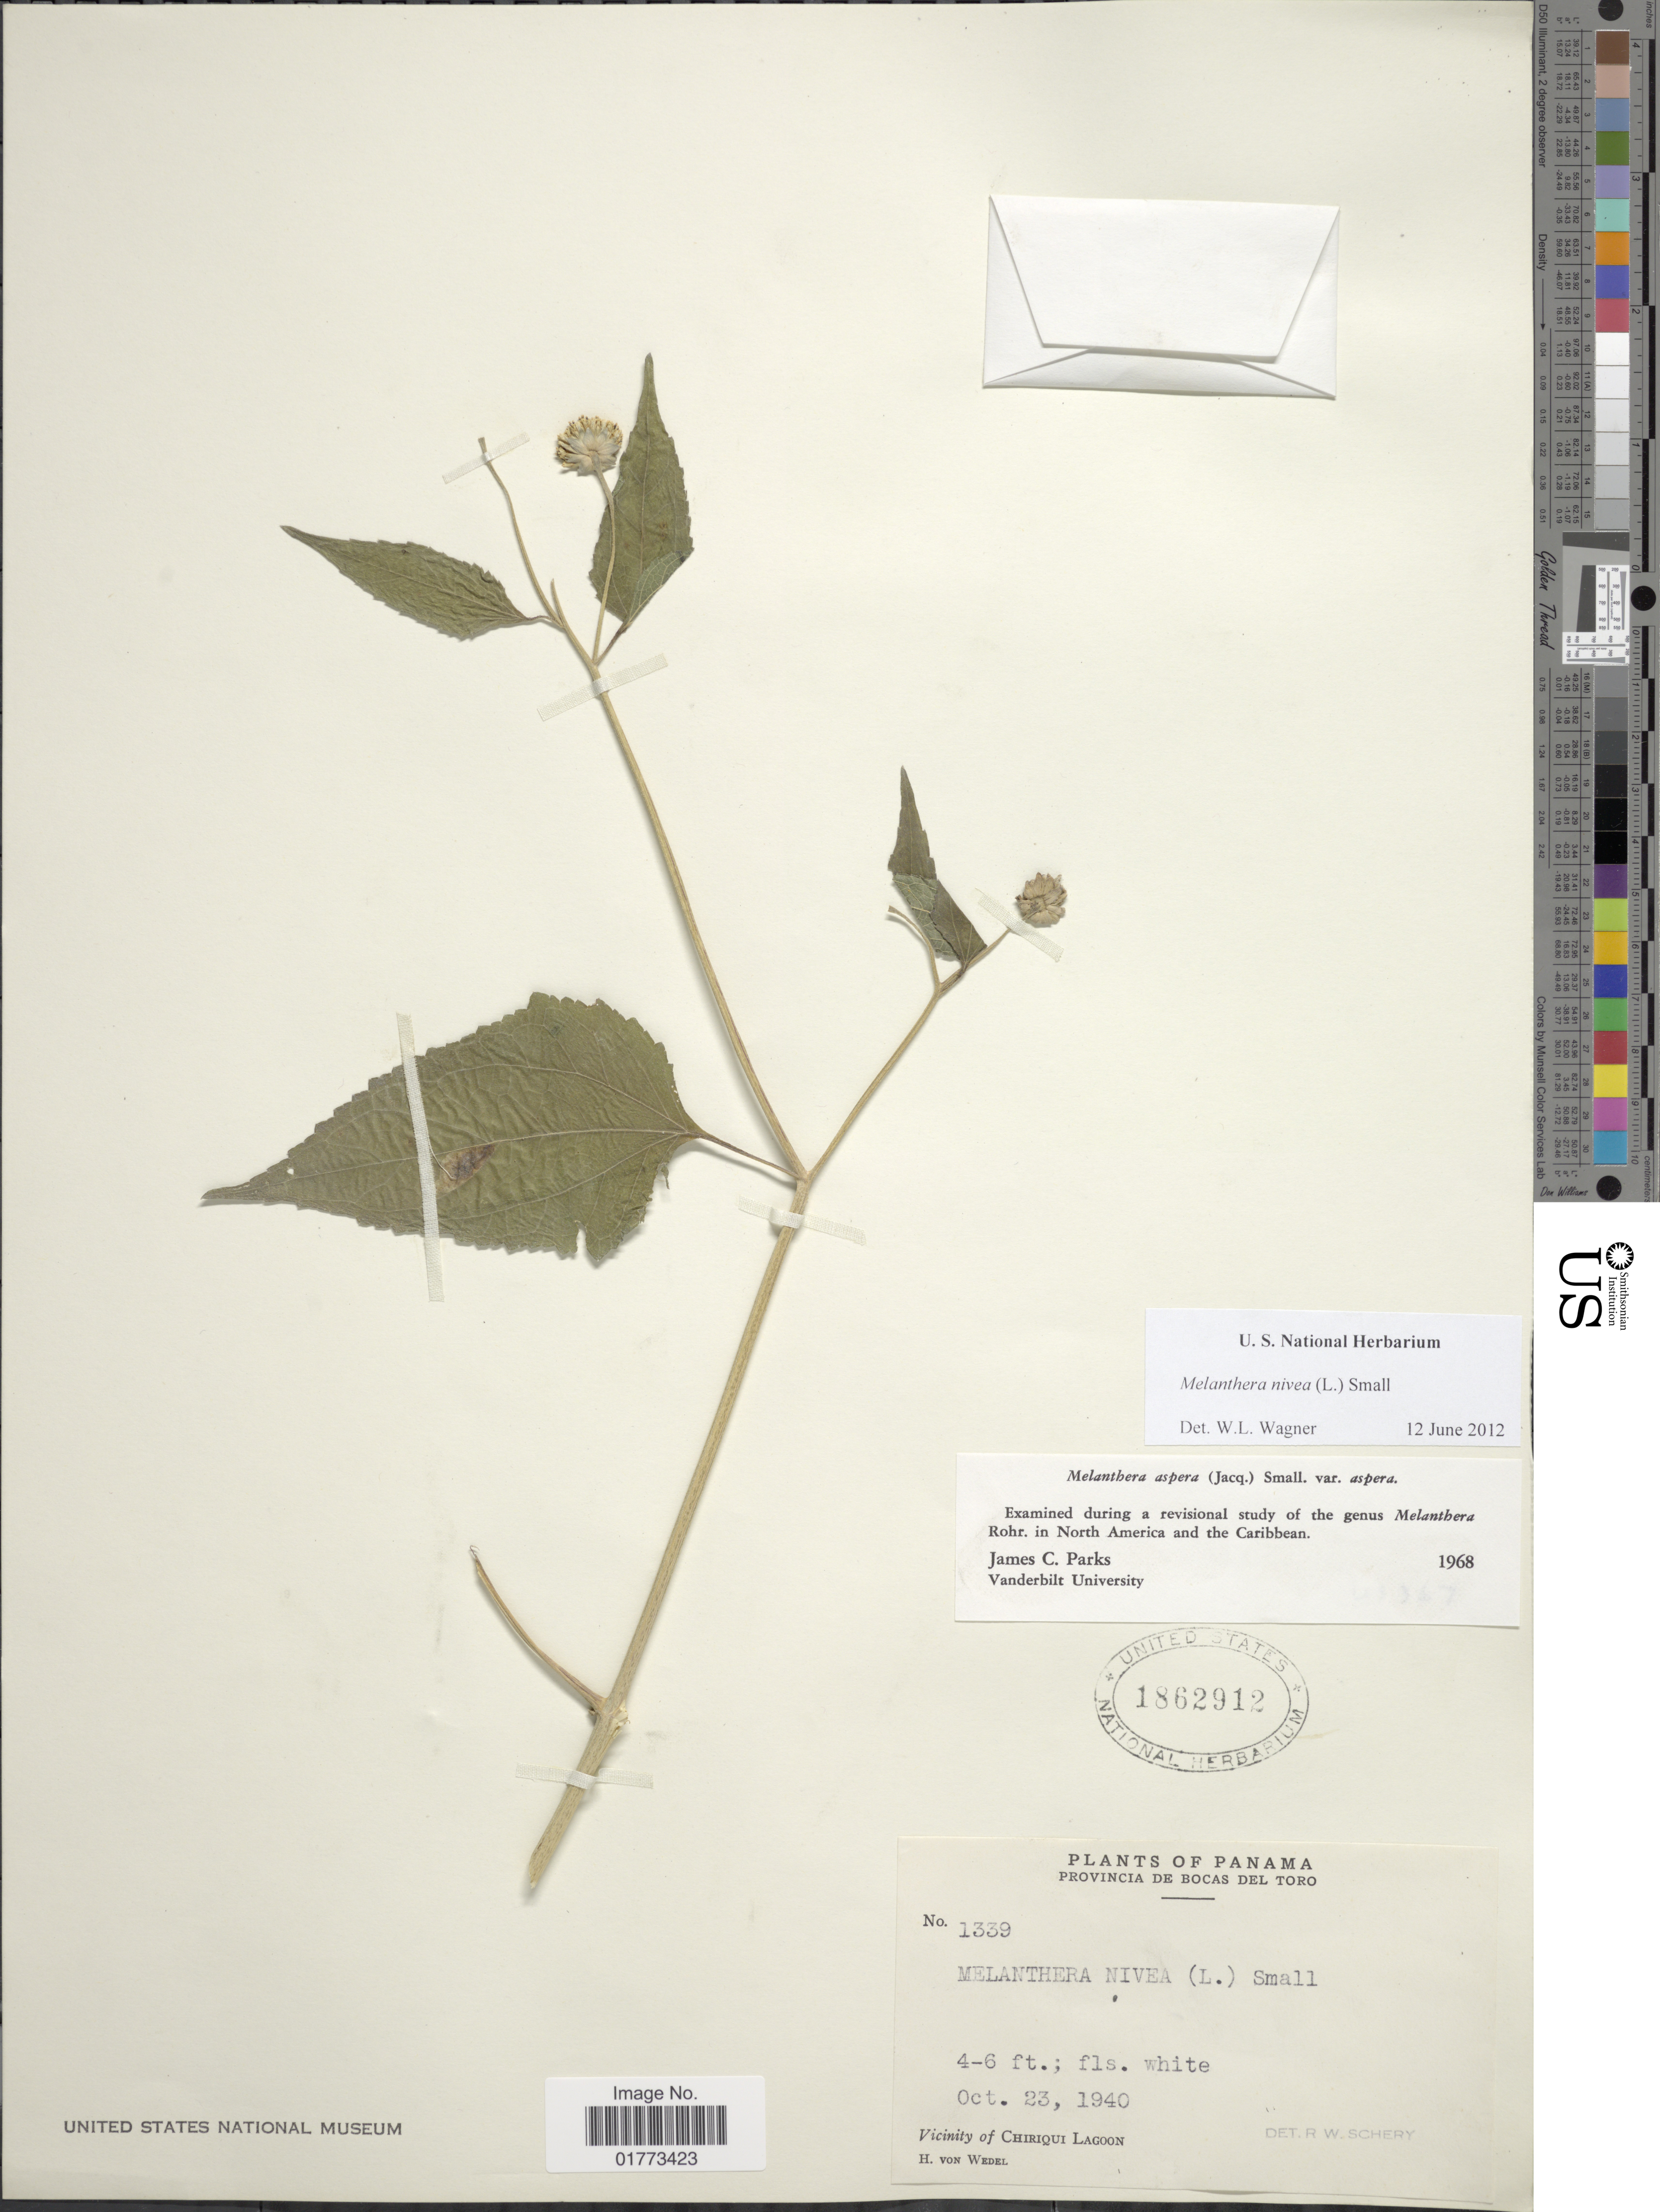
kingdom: Plantae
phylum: Tracheophyta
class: Magnoliopsida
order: Asterales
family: Asteraceae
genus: Melanthera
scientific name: Melanthera nivea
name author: (L.) Small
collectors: H. von Wedel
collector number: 1339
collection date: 1940-10-23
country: Panama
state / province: Bocas del Toro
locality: Vicinity of Chiriqui Lagoon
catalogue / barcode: US 1862912